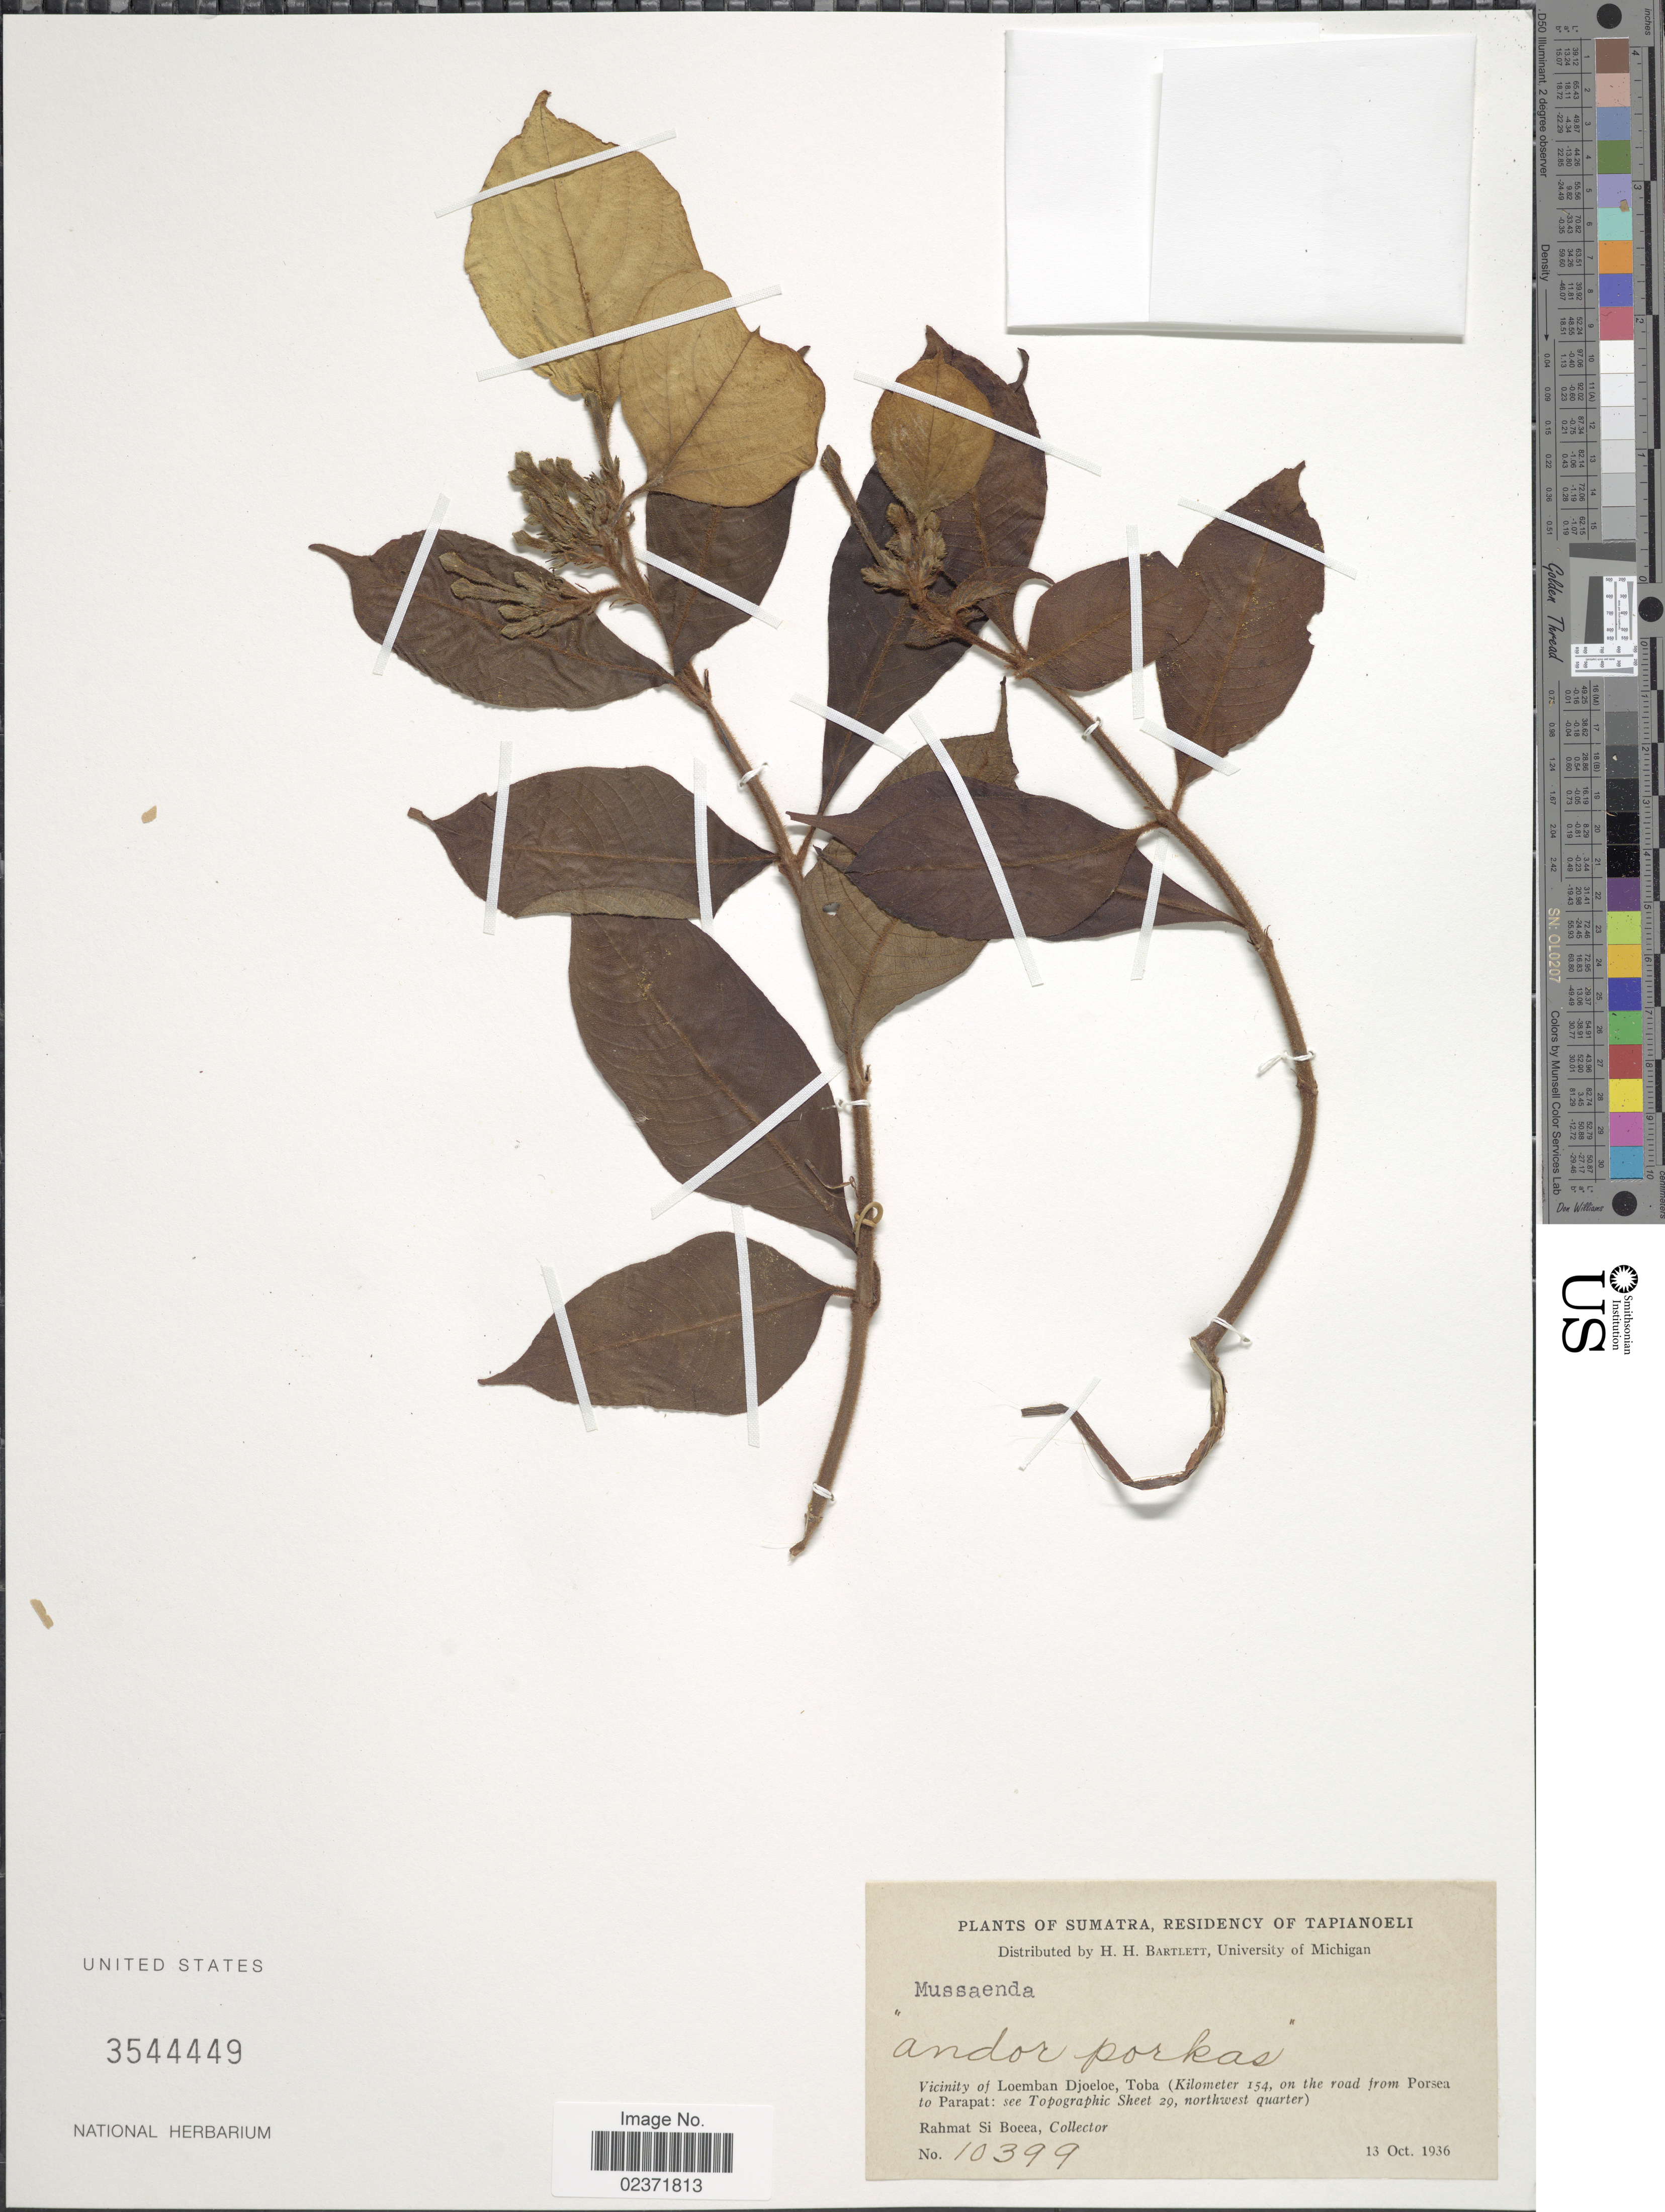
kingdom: Plantae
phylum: Tracheophyta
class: Magnoliopsida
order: Gentianales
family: Rubiaceae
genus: Mussaenda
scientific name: Mussaenda sp.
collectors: Rahmat Si Boeea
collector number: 10399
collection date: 1936-10-13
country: Indonesia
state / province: Sumatra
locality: Residency of Tapianoeli, Vicinity of Loemban Djoeloe, Toba (kilometer 154, on the road from Porsea to Parapat: see topographic Sheet 29, northwest quarter)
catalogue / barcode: US 3544449